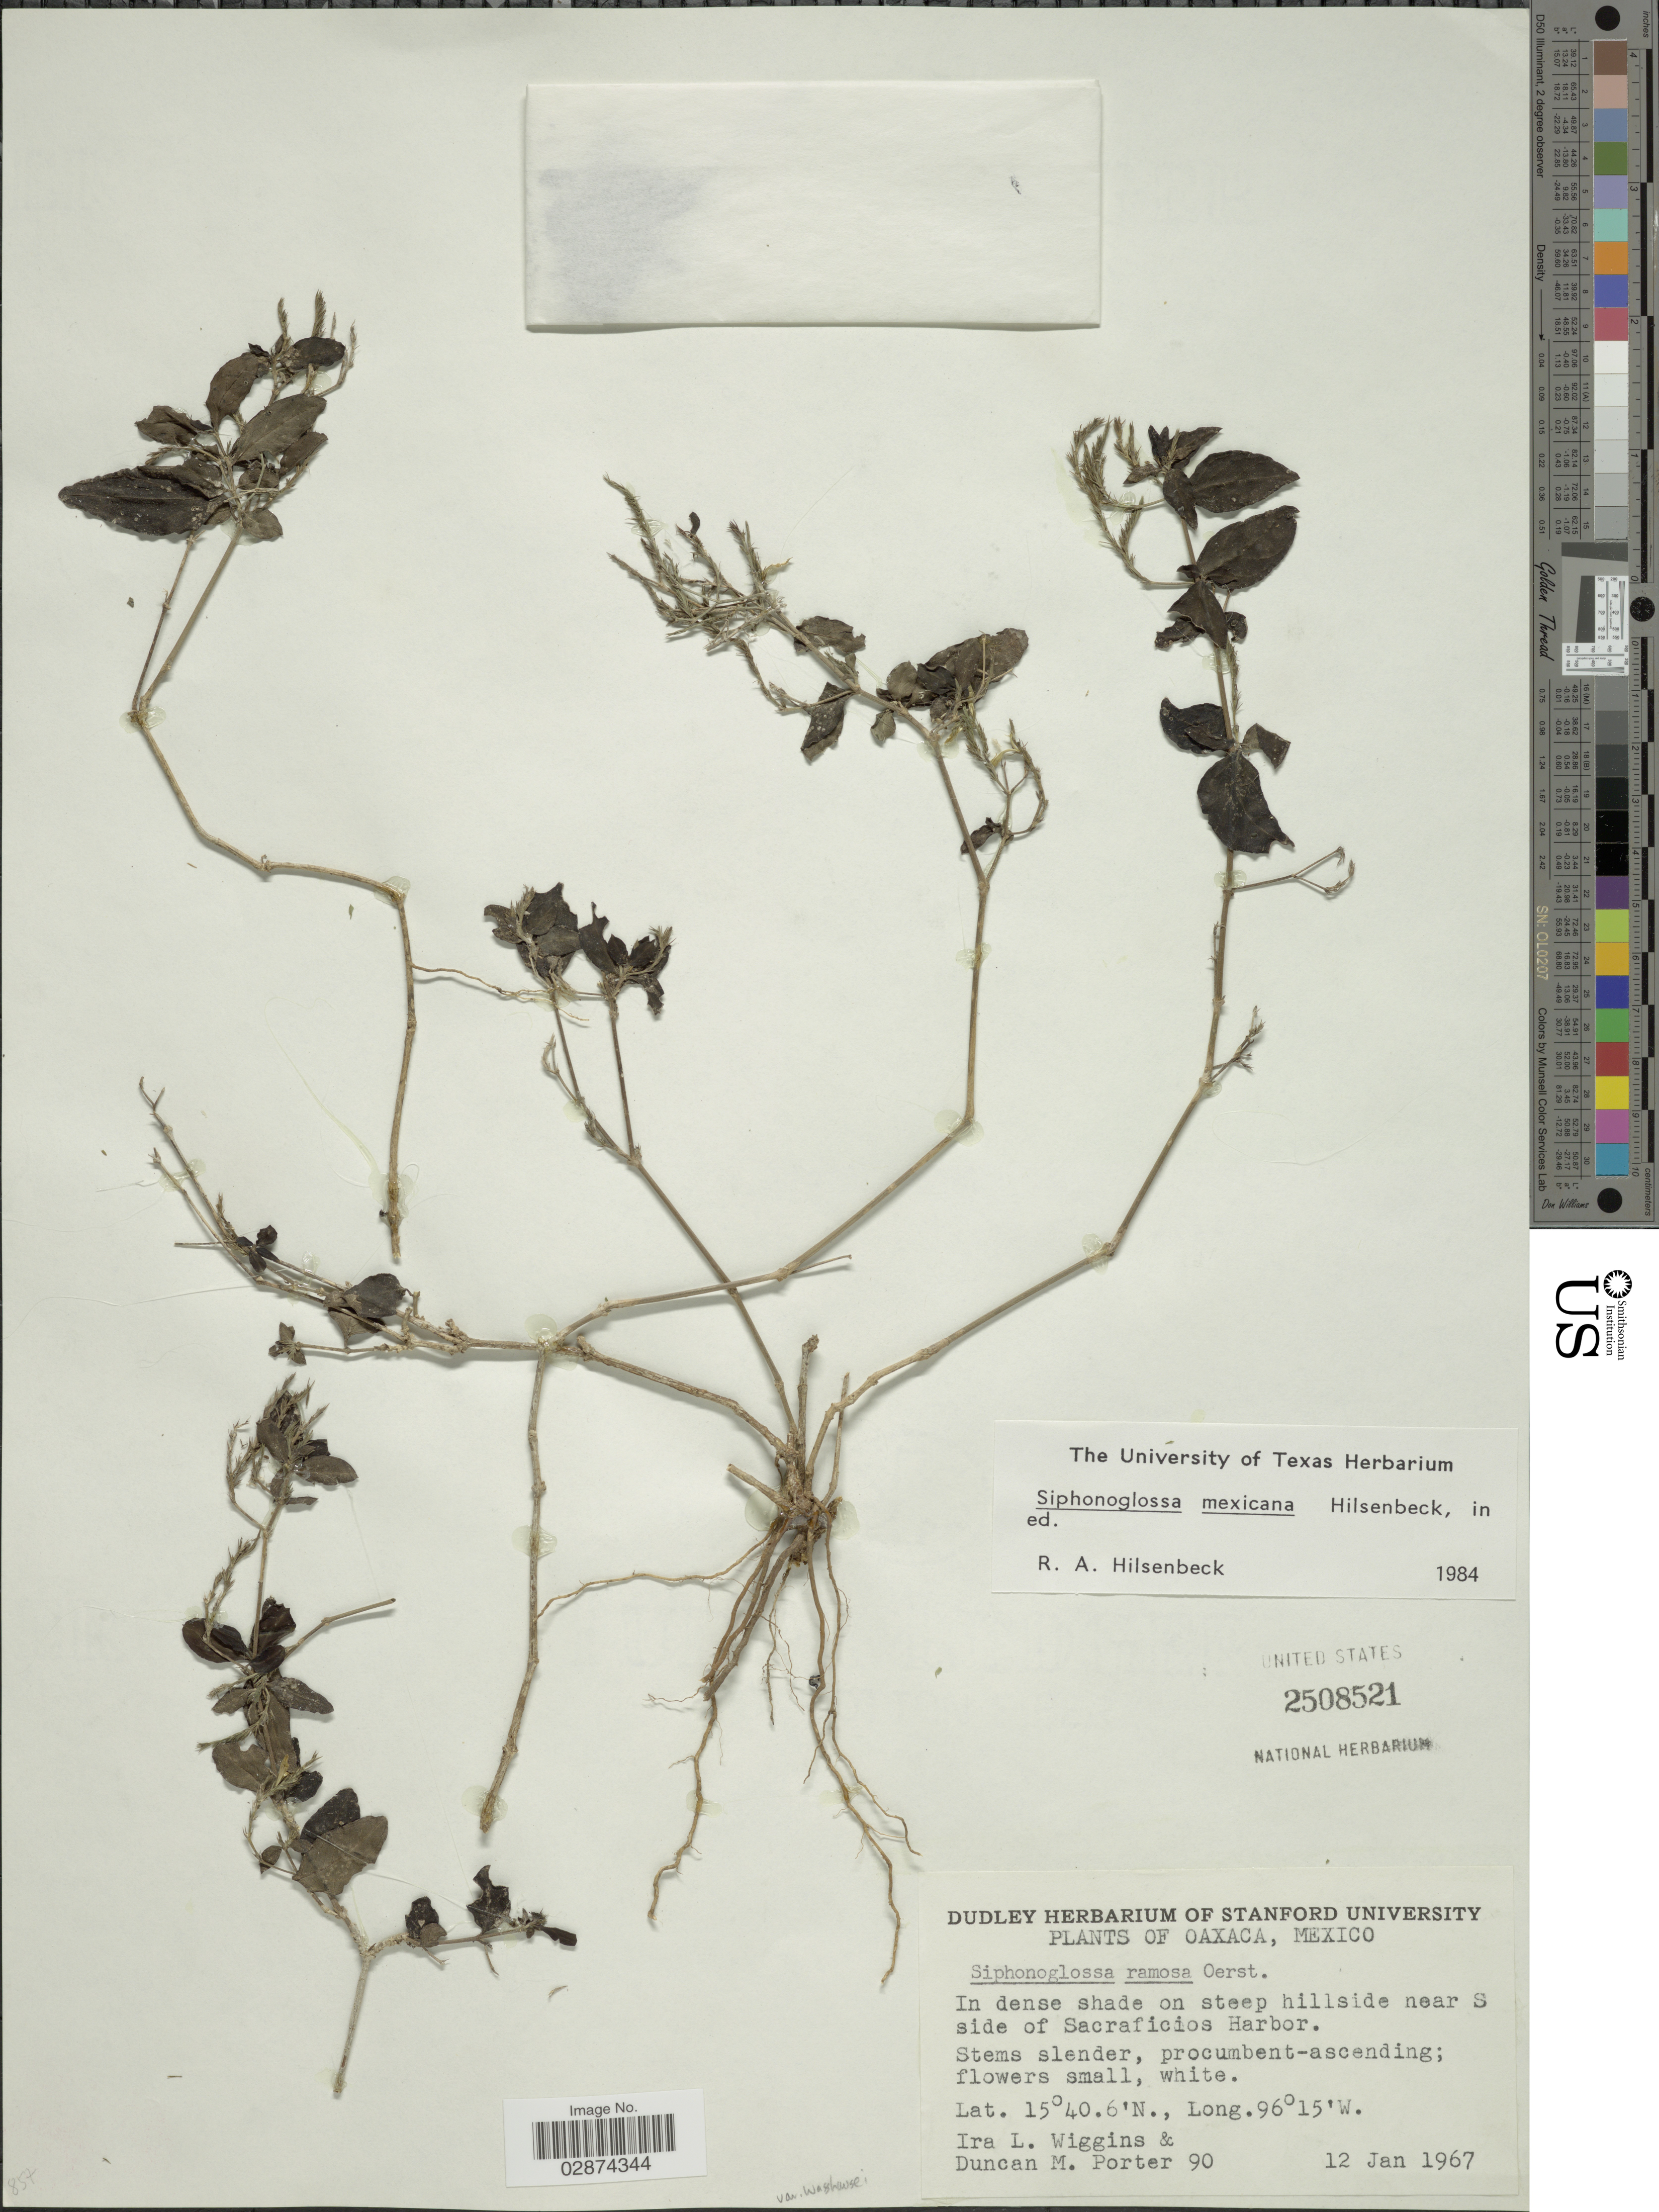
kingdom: Plantae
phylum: Tracheophyta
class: Magnoliopsida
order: Lamiales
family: Acanthaceae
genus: Justicia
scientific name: Justicia hilsenbeckii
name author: T.F. Daniel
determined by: Fisher, Amanda, (LOB), California State University, Long Beach (UNITED STATES)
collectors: I. L. Wiggins & D. M. Porter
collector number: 90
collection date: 1967-01-12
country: Mexico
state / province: Oaxaca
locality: In dense shade on steep hillside near S side of Sacraficious Harbor.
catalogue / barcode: US 2508521